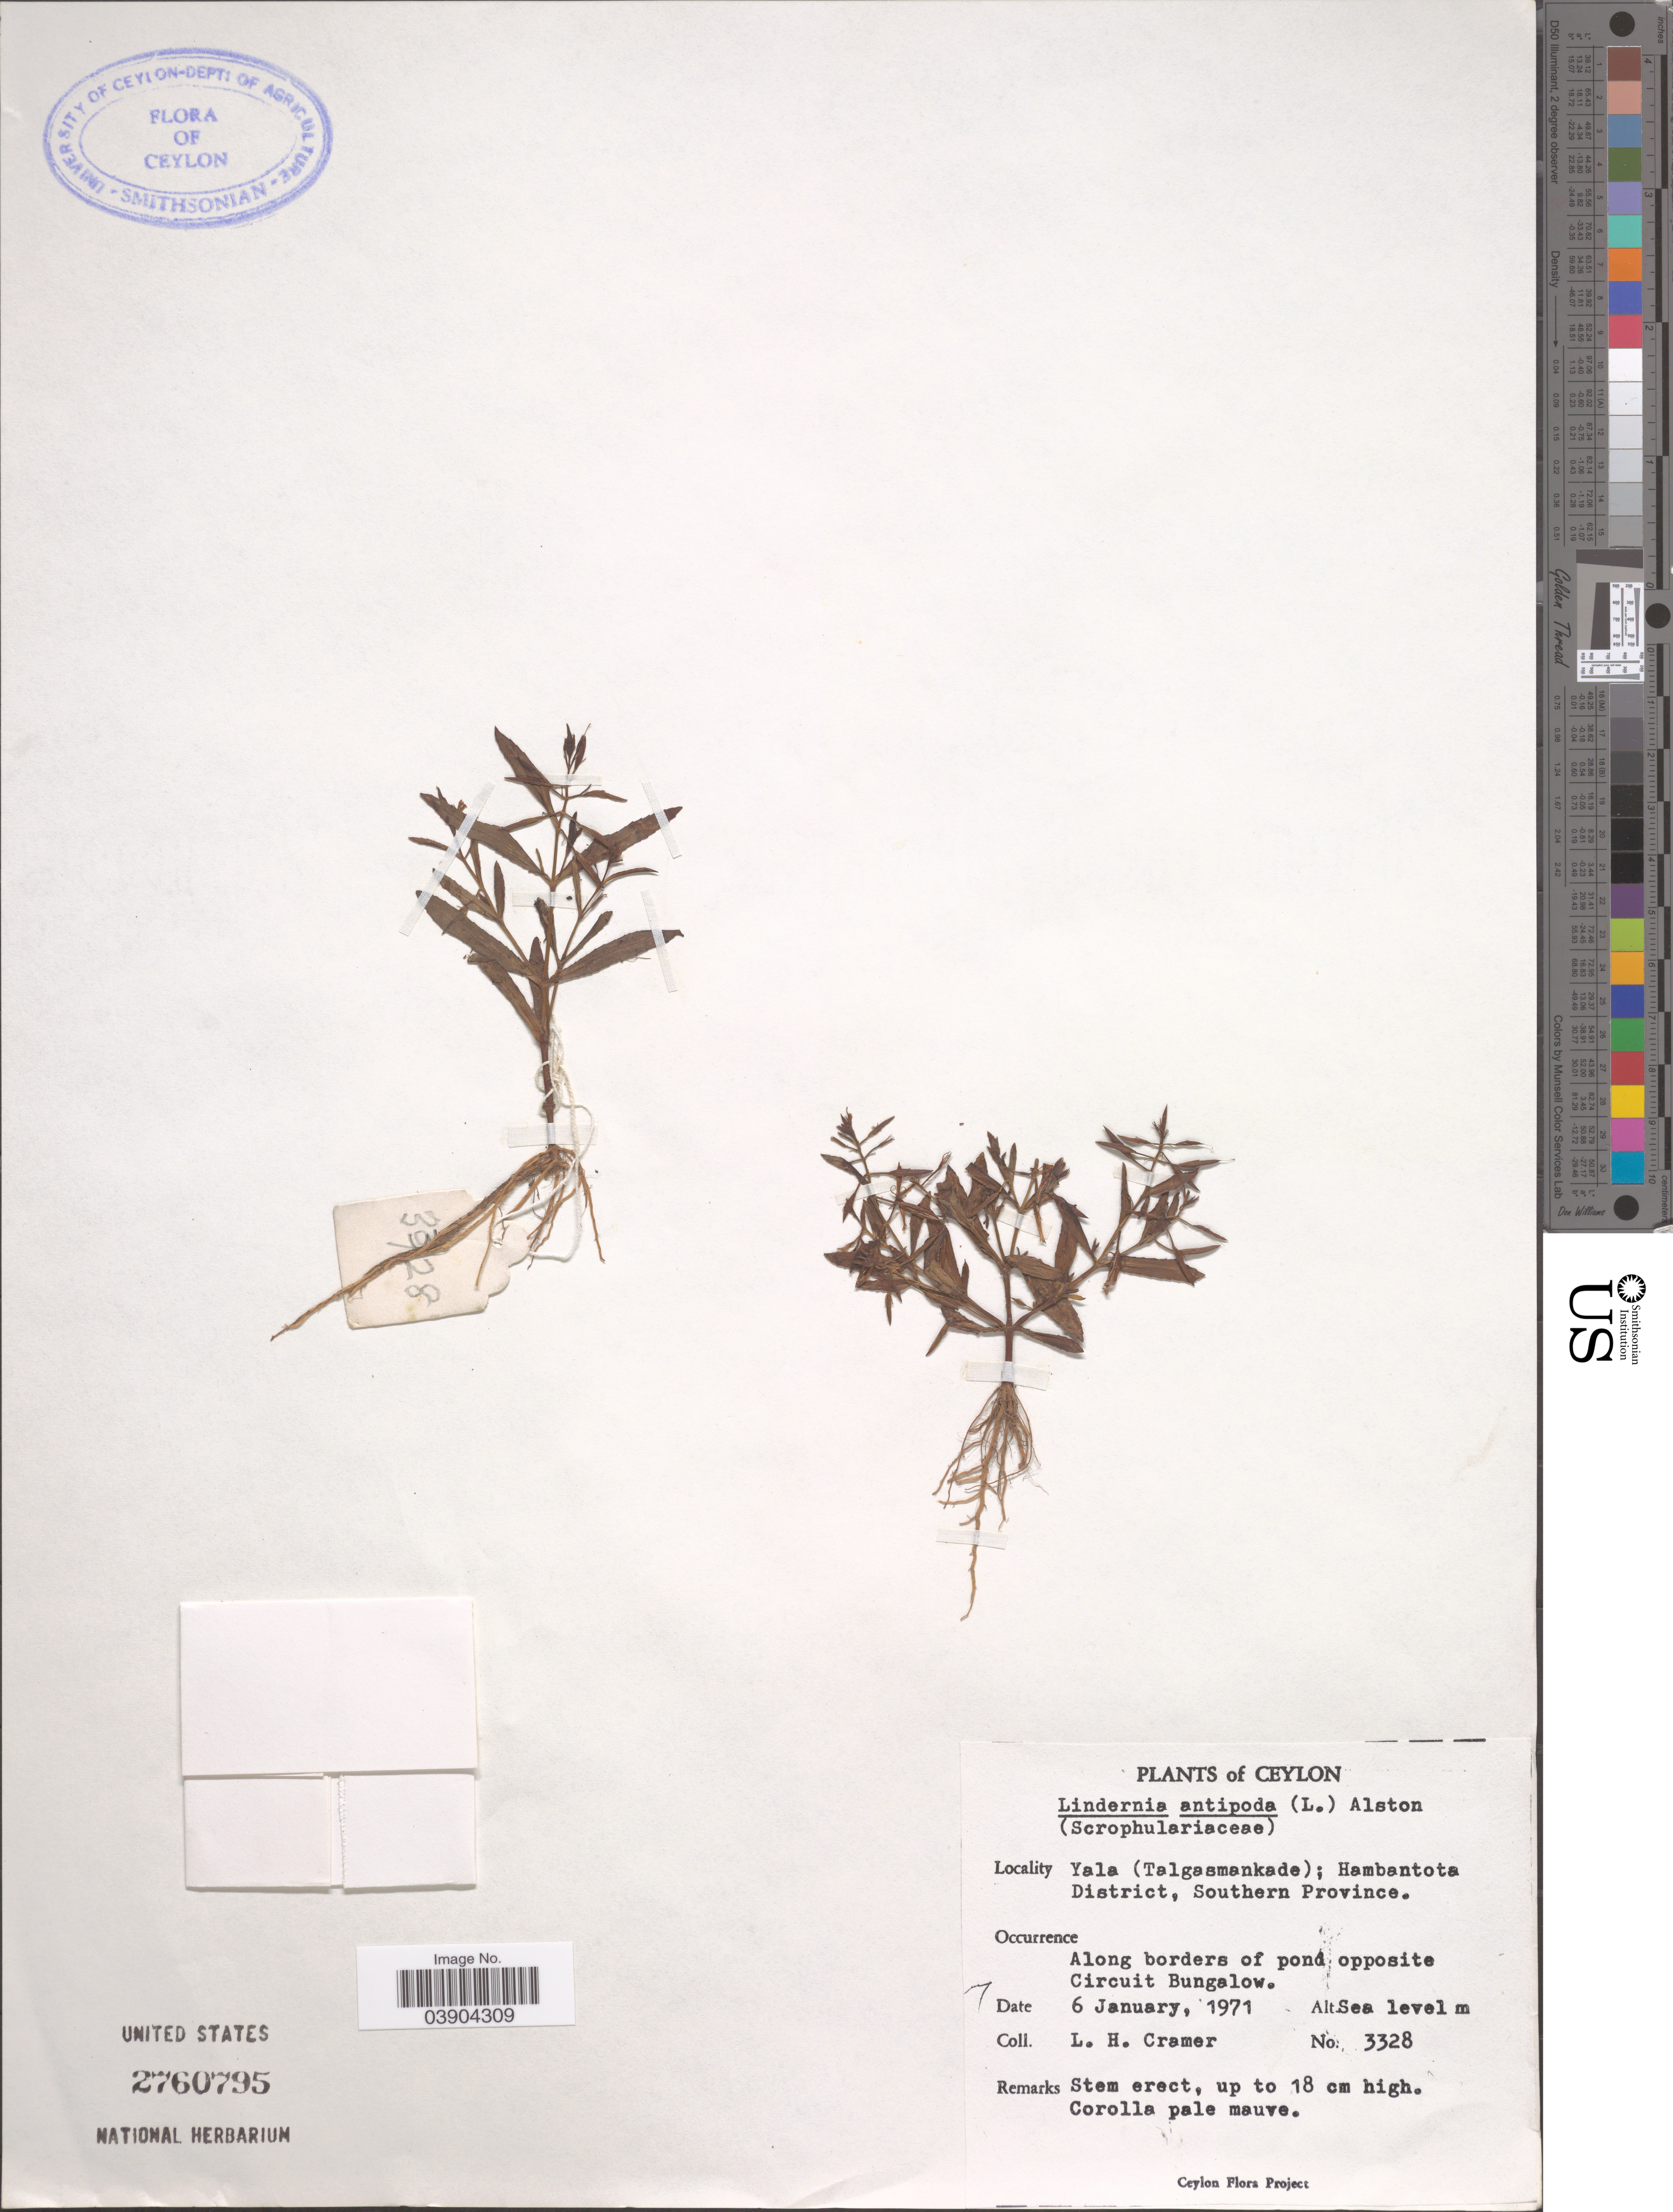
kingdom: Plantae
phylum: Tracheophyta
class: Magnoliopsida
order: Lamiales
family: Linderniaceae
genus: Lindernia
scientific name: Lindernia antipoda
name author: (L.) Alston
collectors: L. H. Cramer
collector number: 3328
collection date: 1971-01-06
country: Sri Lanka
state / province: Southern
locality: Ceylon. Yala (Talgasmankada); Hambantota District. Along borders of pond opposite Circuit Bungalow.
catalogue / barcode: US 2760795